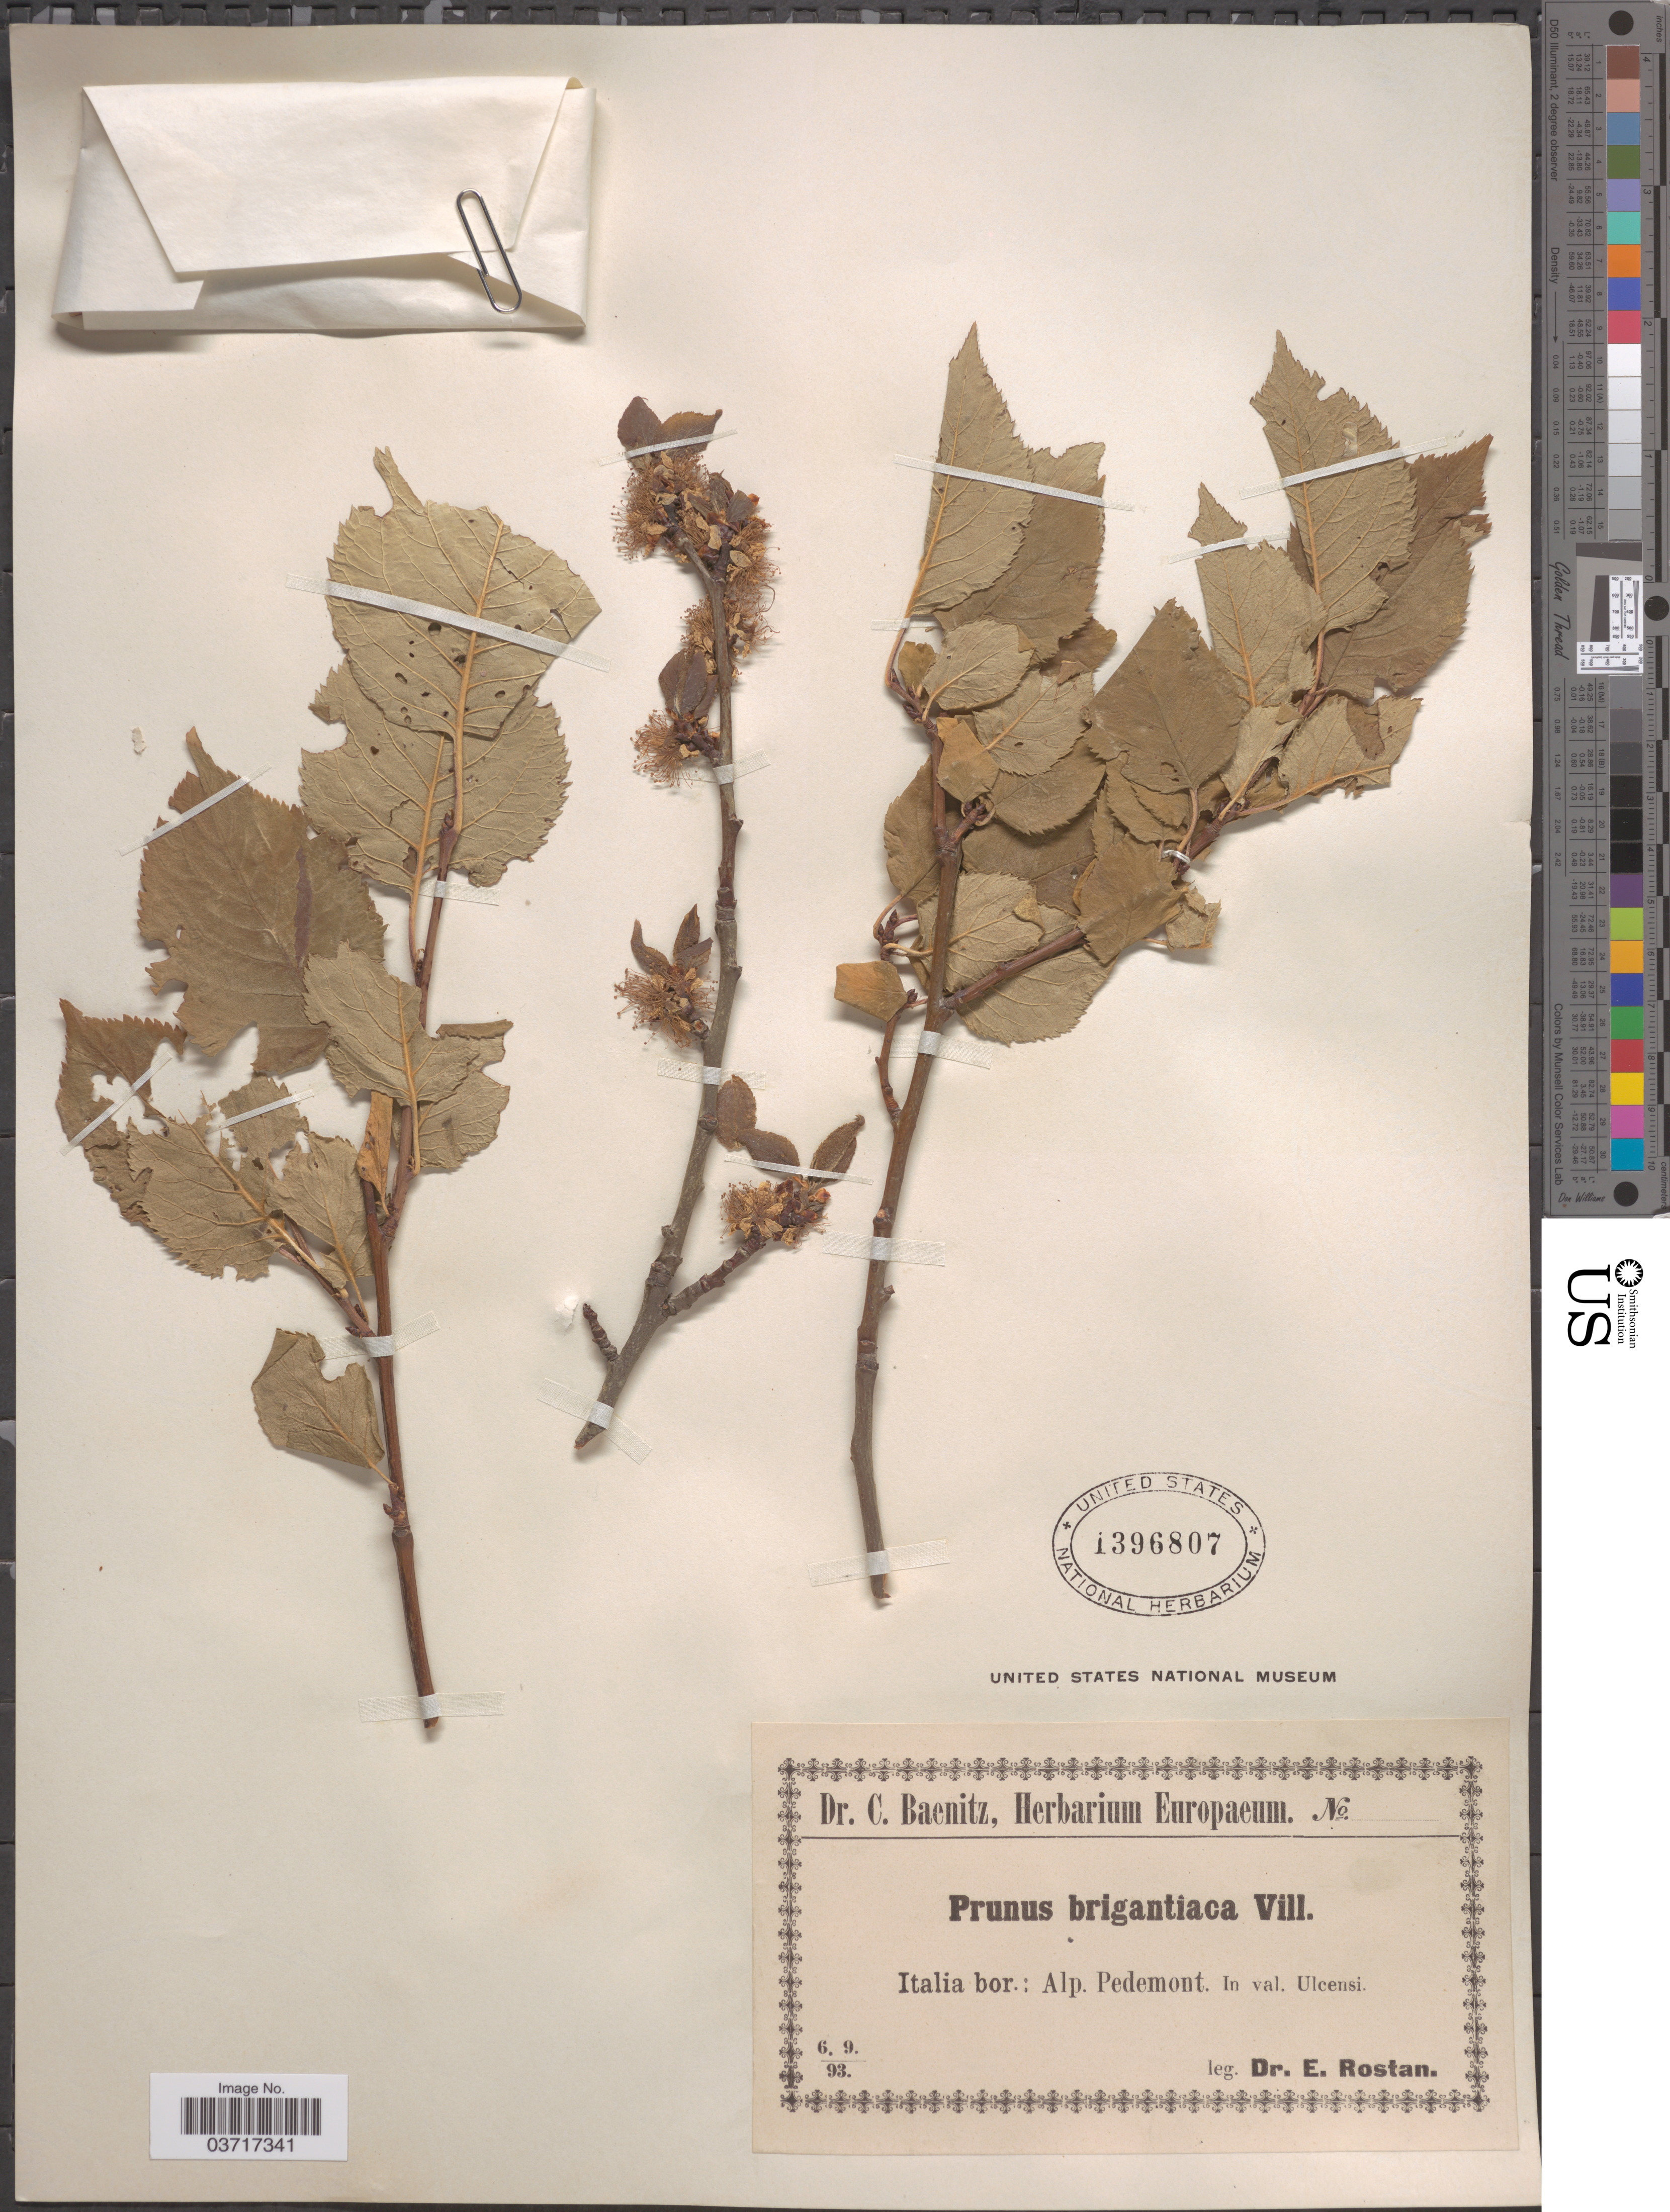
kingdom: Plantae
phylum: Tracheophyta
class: Magnoliopsida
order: Rosales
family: Rosaceae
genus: Prunus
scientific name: Prunus brigantiaca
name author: Vill.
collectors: E. Rostan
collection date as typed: Transcribed d/m/y: 6/9/93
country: Italy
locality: Italia bor.: Alp. Pedemont. In val. Ulcensi.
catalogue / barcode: US 1396807